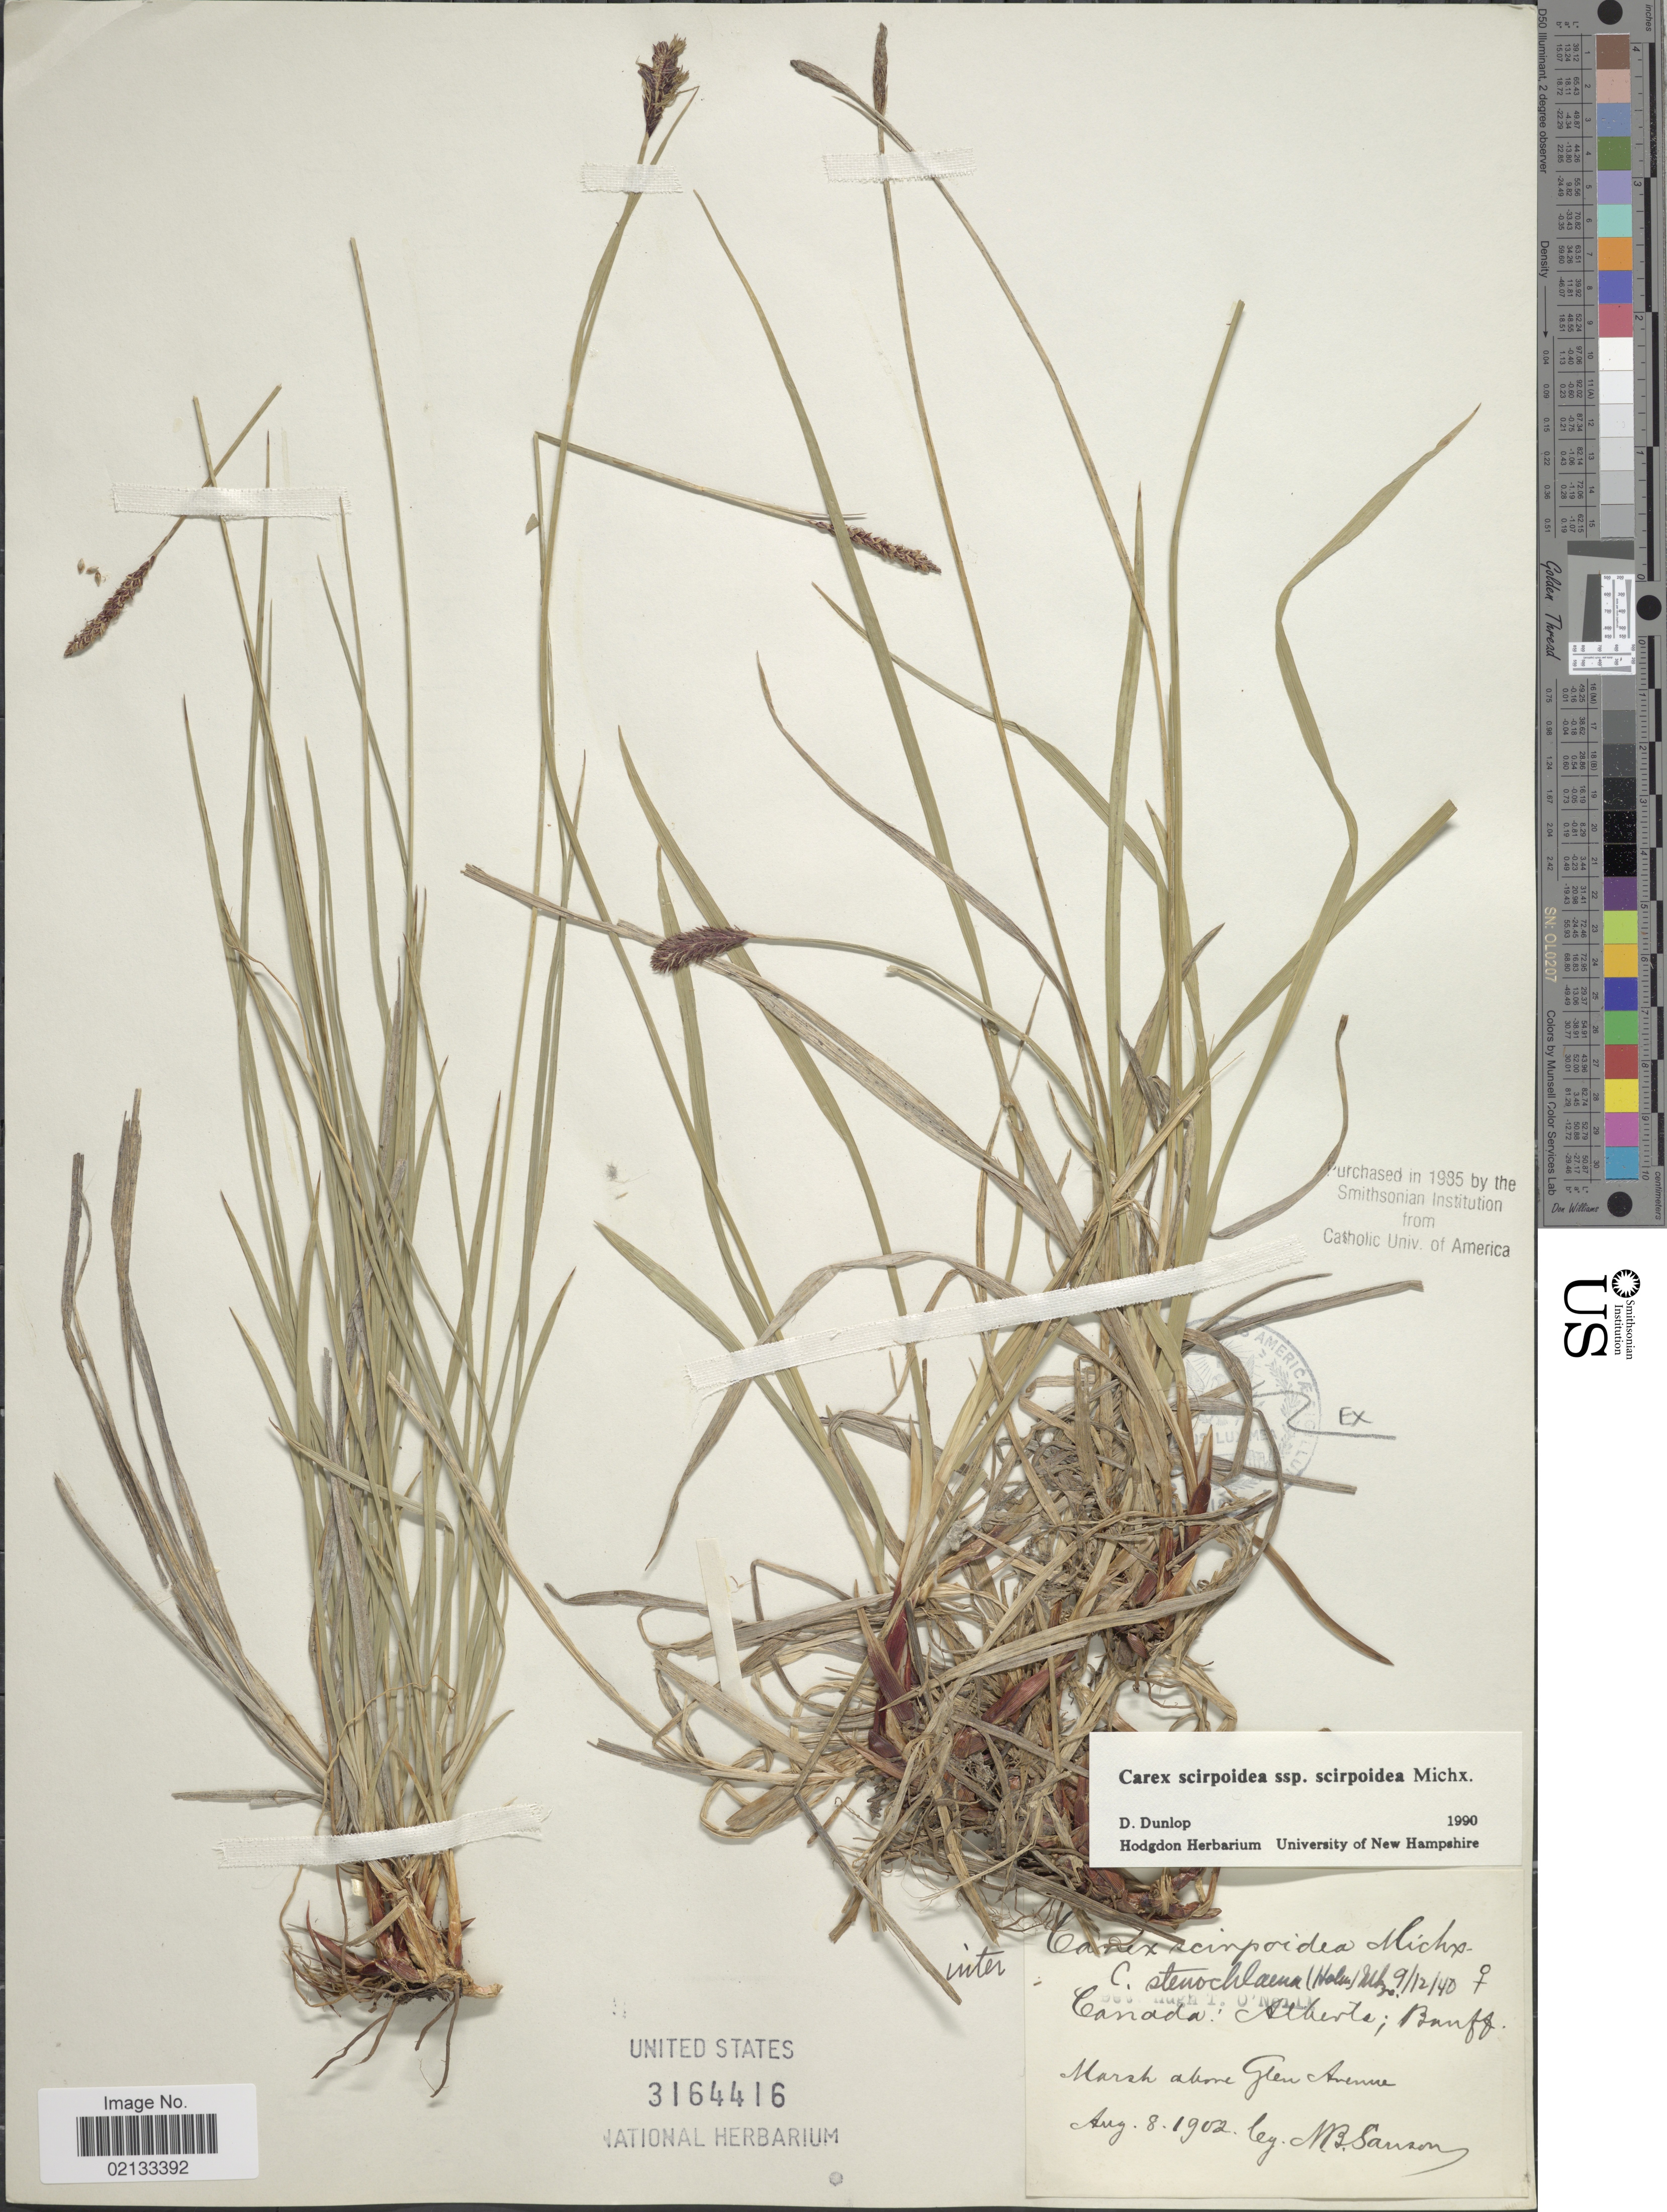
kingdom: Plantae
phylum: Tracheophyta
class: Liliopsida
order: Poales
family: Cyperaceae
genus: Carex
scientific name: Carex scirpoidea subsp. scirpoidea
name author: Michx.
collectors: N. Sanson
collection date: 1902-08-08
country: Canada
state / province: Alberta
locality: Banff, Marsh above Glen Avenue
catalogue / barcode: US 3164416